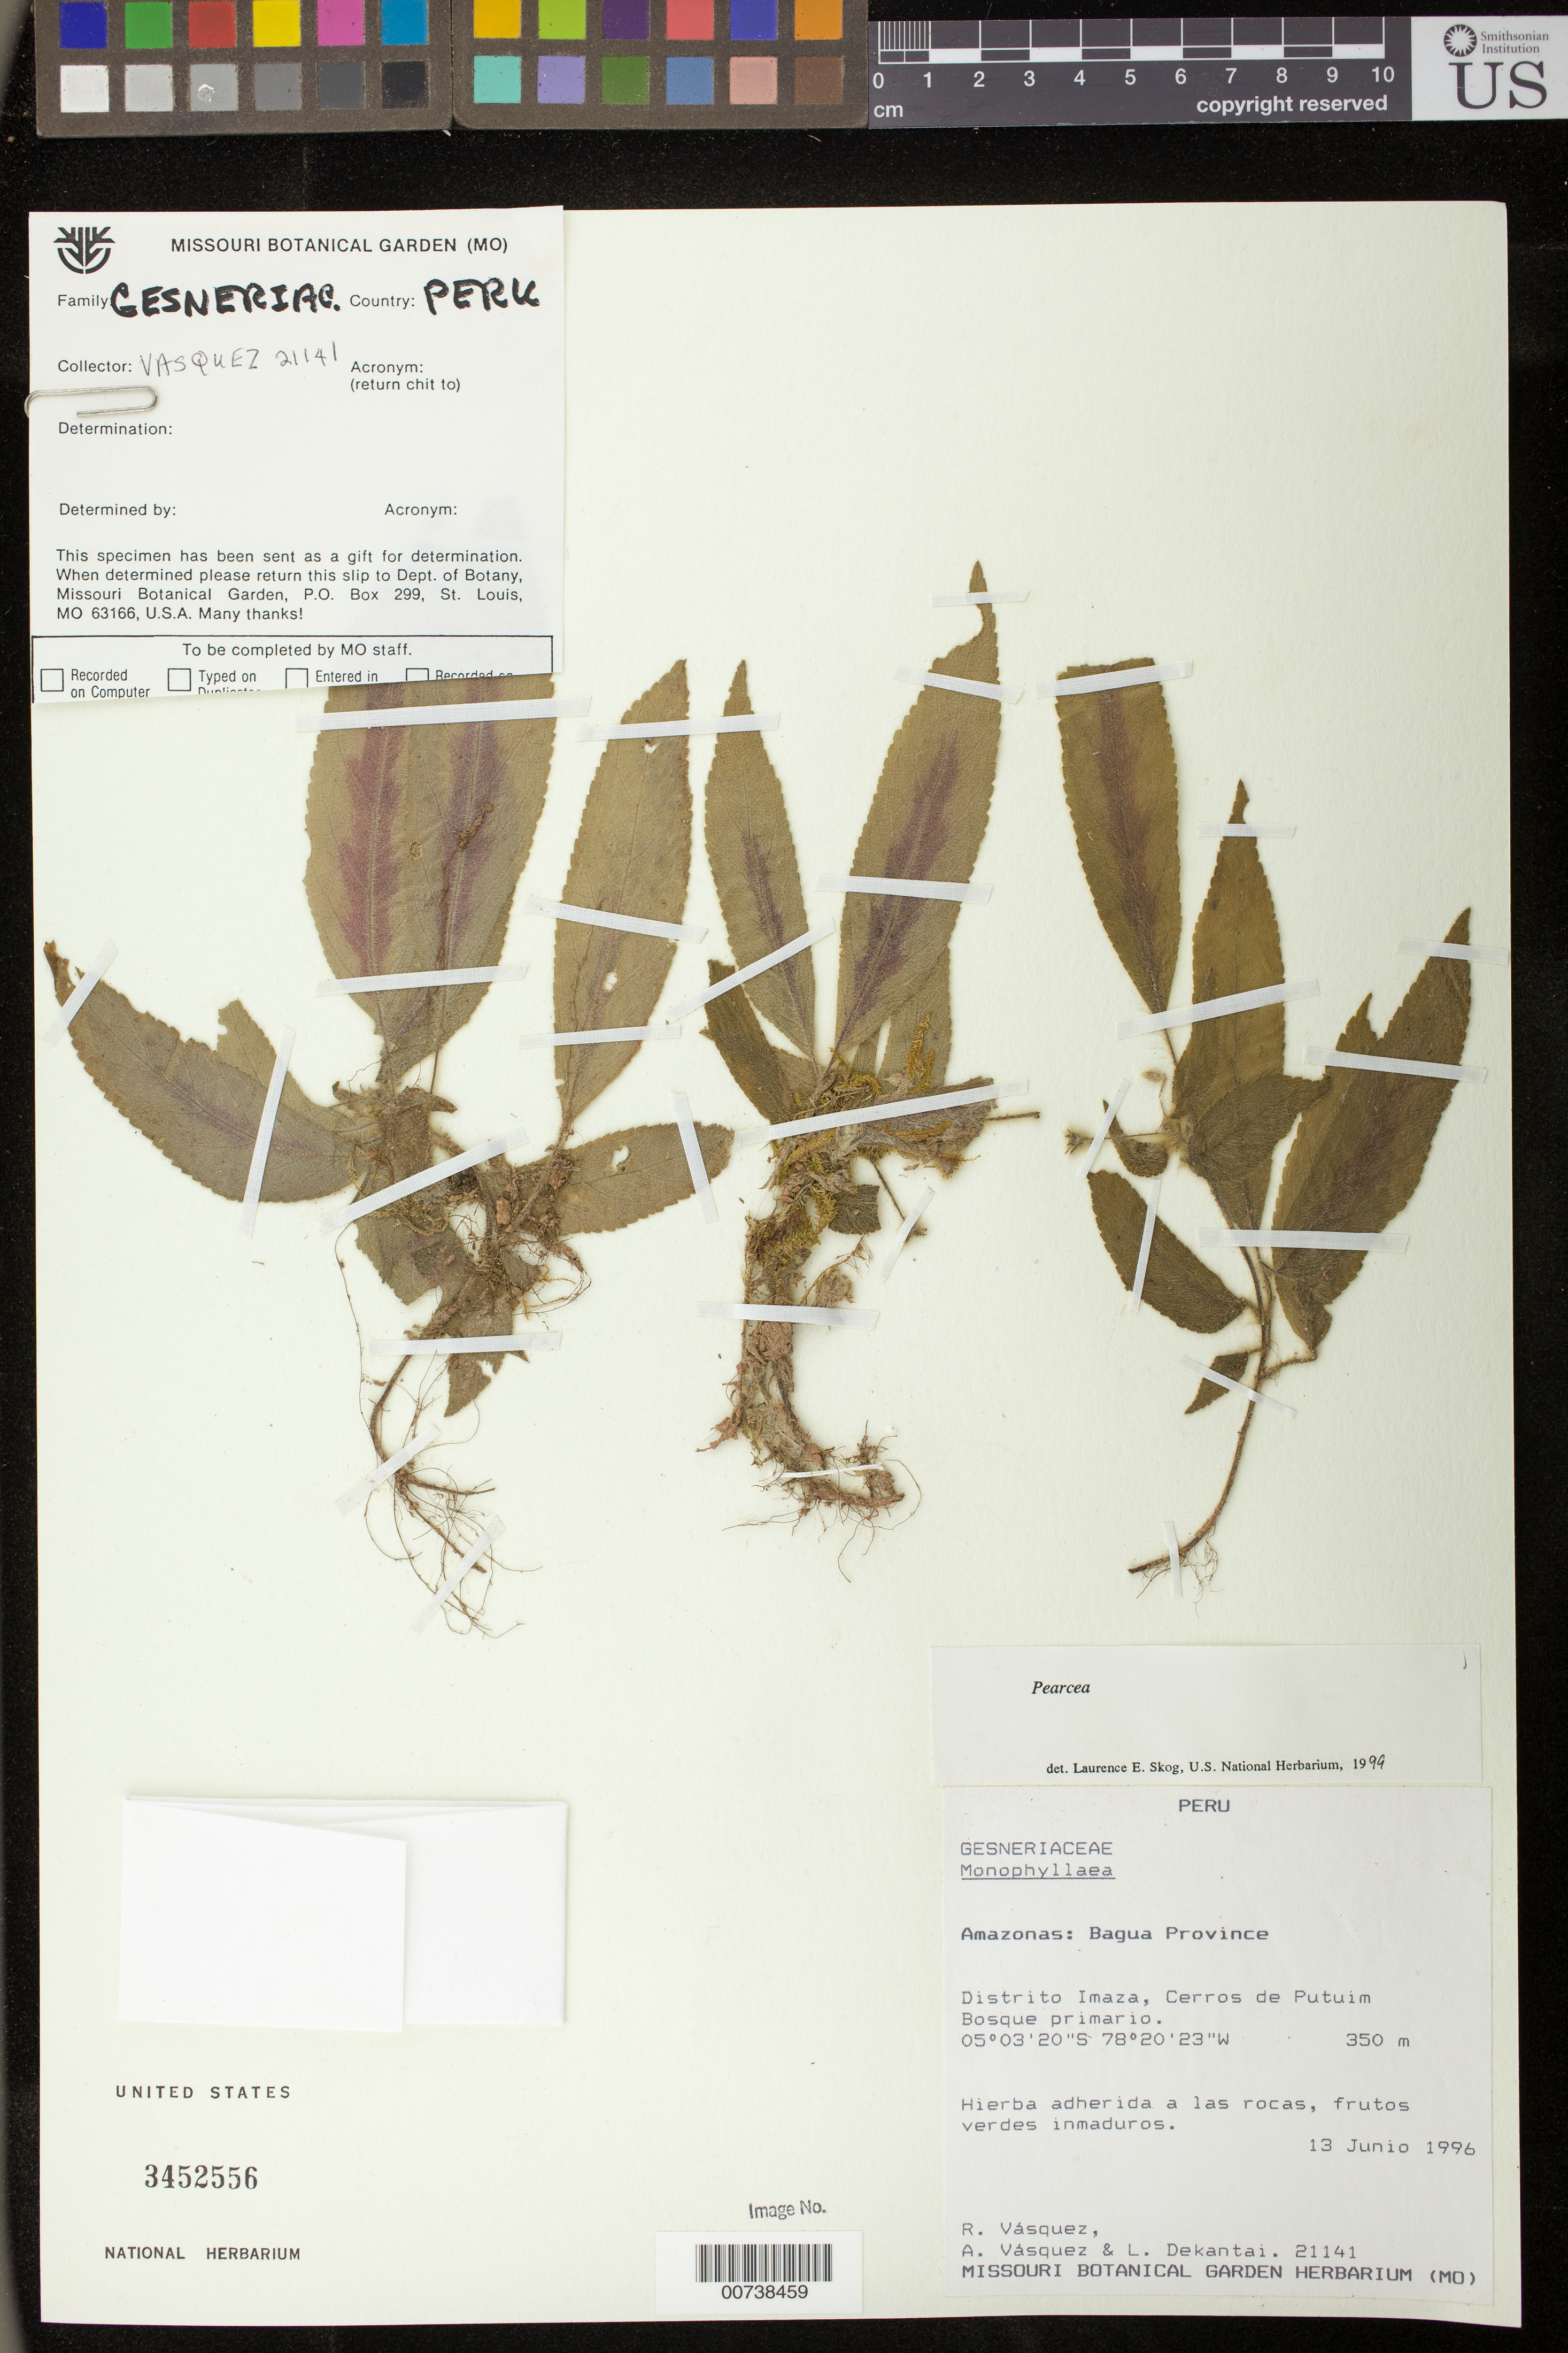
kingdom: Plantae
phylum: Tracheophyta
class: Magnoliopsida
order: Lamiales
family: Gesneriaceae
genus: Pearcea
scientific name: Pearcea sp.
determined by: Skog, Laurence E.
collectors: R. Vásquez, A. Vasquez, P. Stern & L. Dekantai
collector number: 21141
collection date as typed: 13 Jun 1996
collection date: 1996-06-13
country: Peru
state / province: Amazonas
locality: Amazonas: Bagua Province. Distrito Imaza, Cerros de Putuim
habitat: Bosque primario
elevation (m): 350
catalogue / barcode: US 3452556